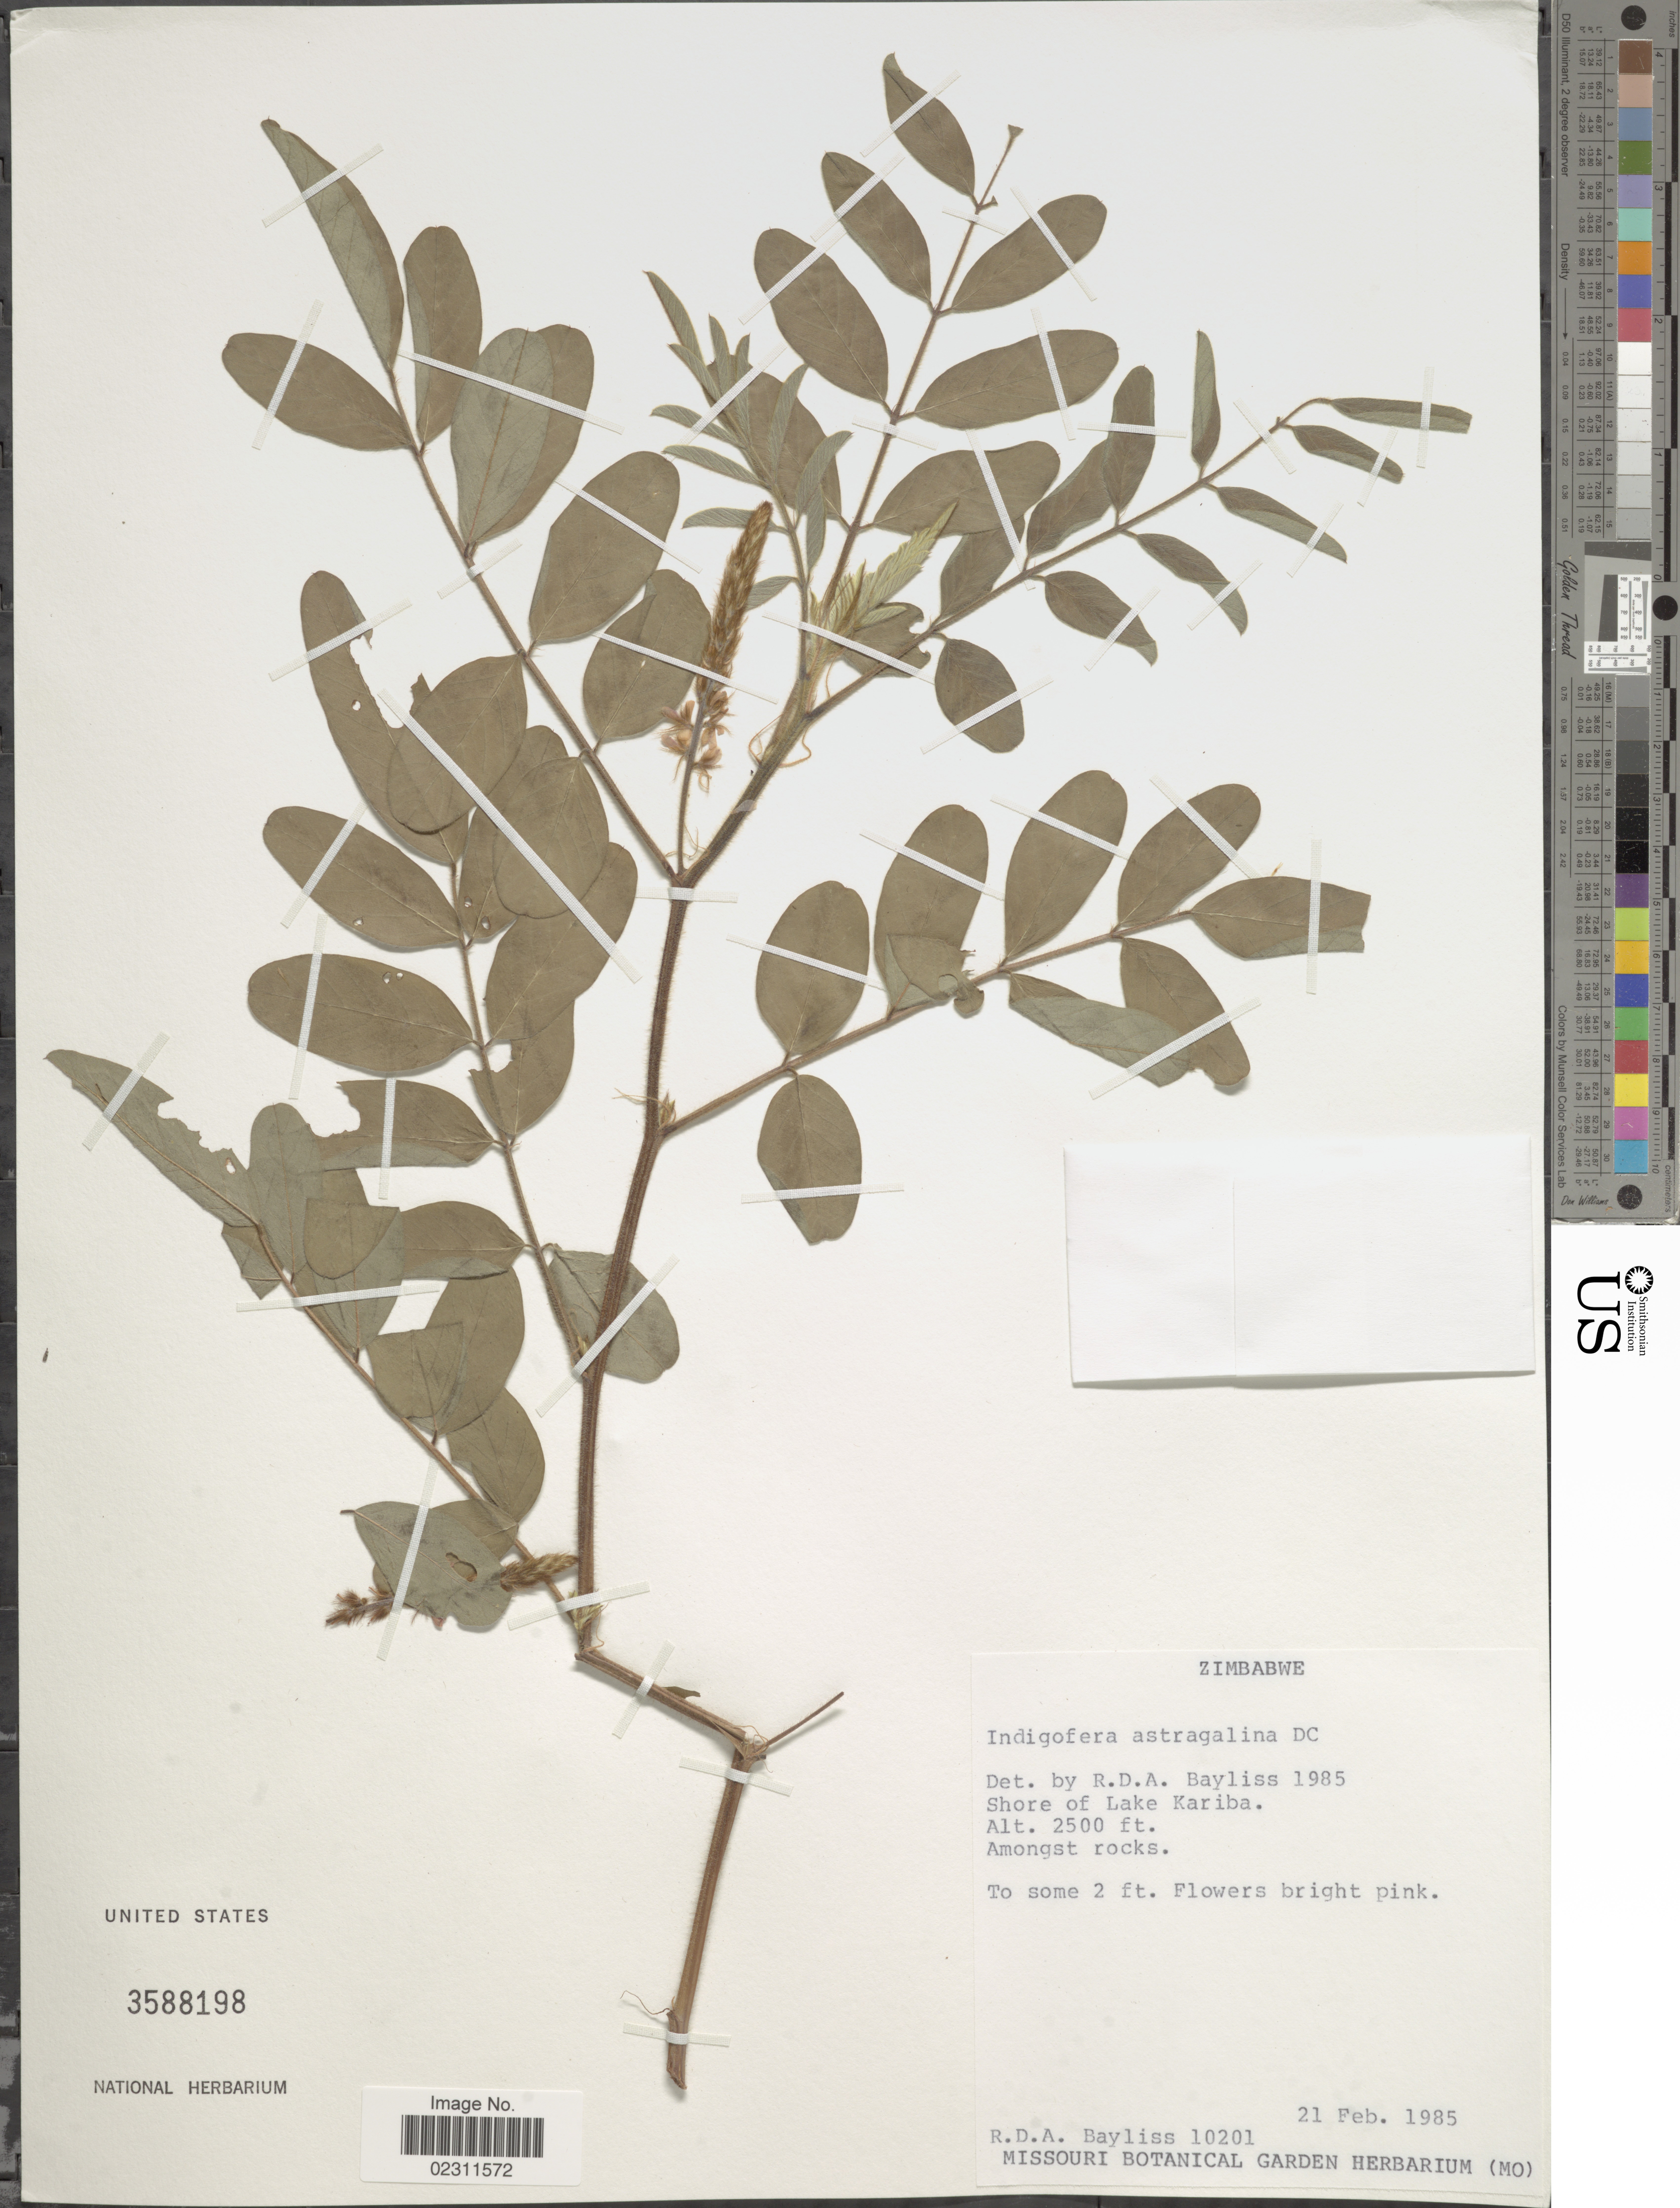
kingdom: Plantae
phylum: Tracheophyta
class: Magnoliopsida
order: Fabales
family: Fabaceae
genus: Indigofera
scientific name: Indigofera astrogalina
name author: DC.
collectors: R. Bayliss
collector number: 10201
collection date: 1985-02-21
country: Zimbabwe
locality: Shore of Lake Kariba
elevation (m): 762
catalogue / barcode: US 3588198